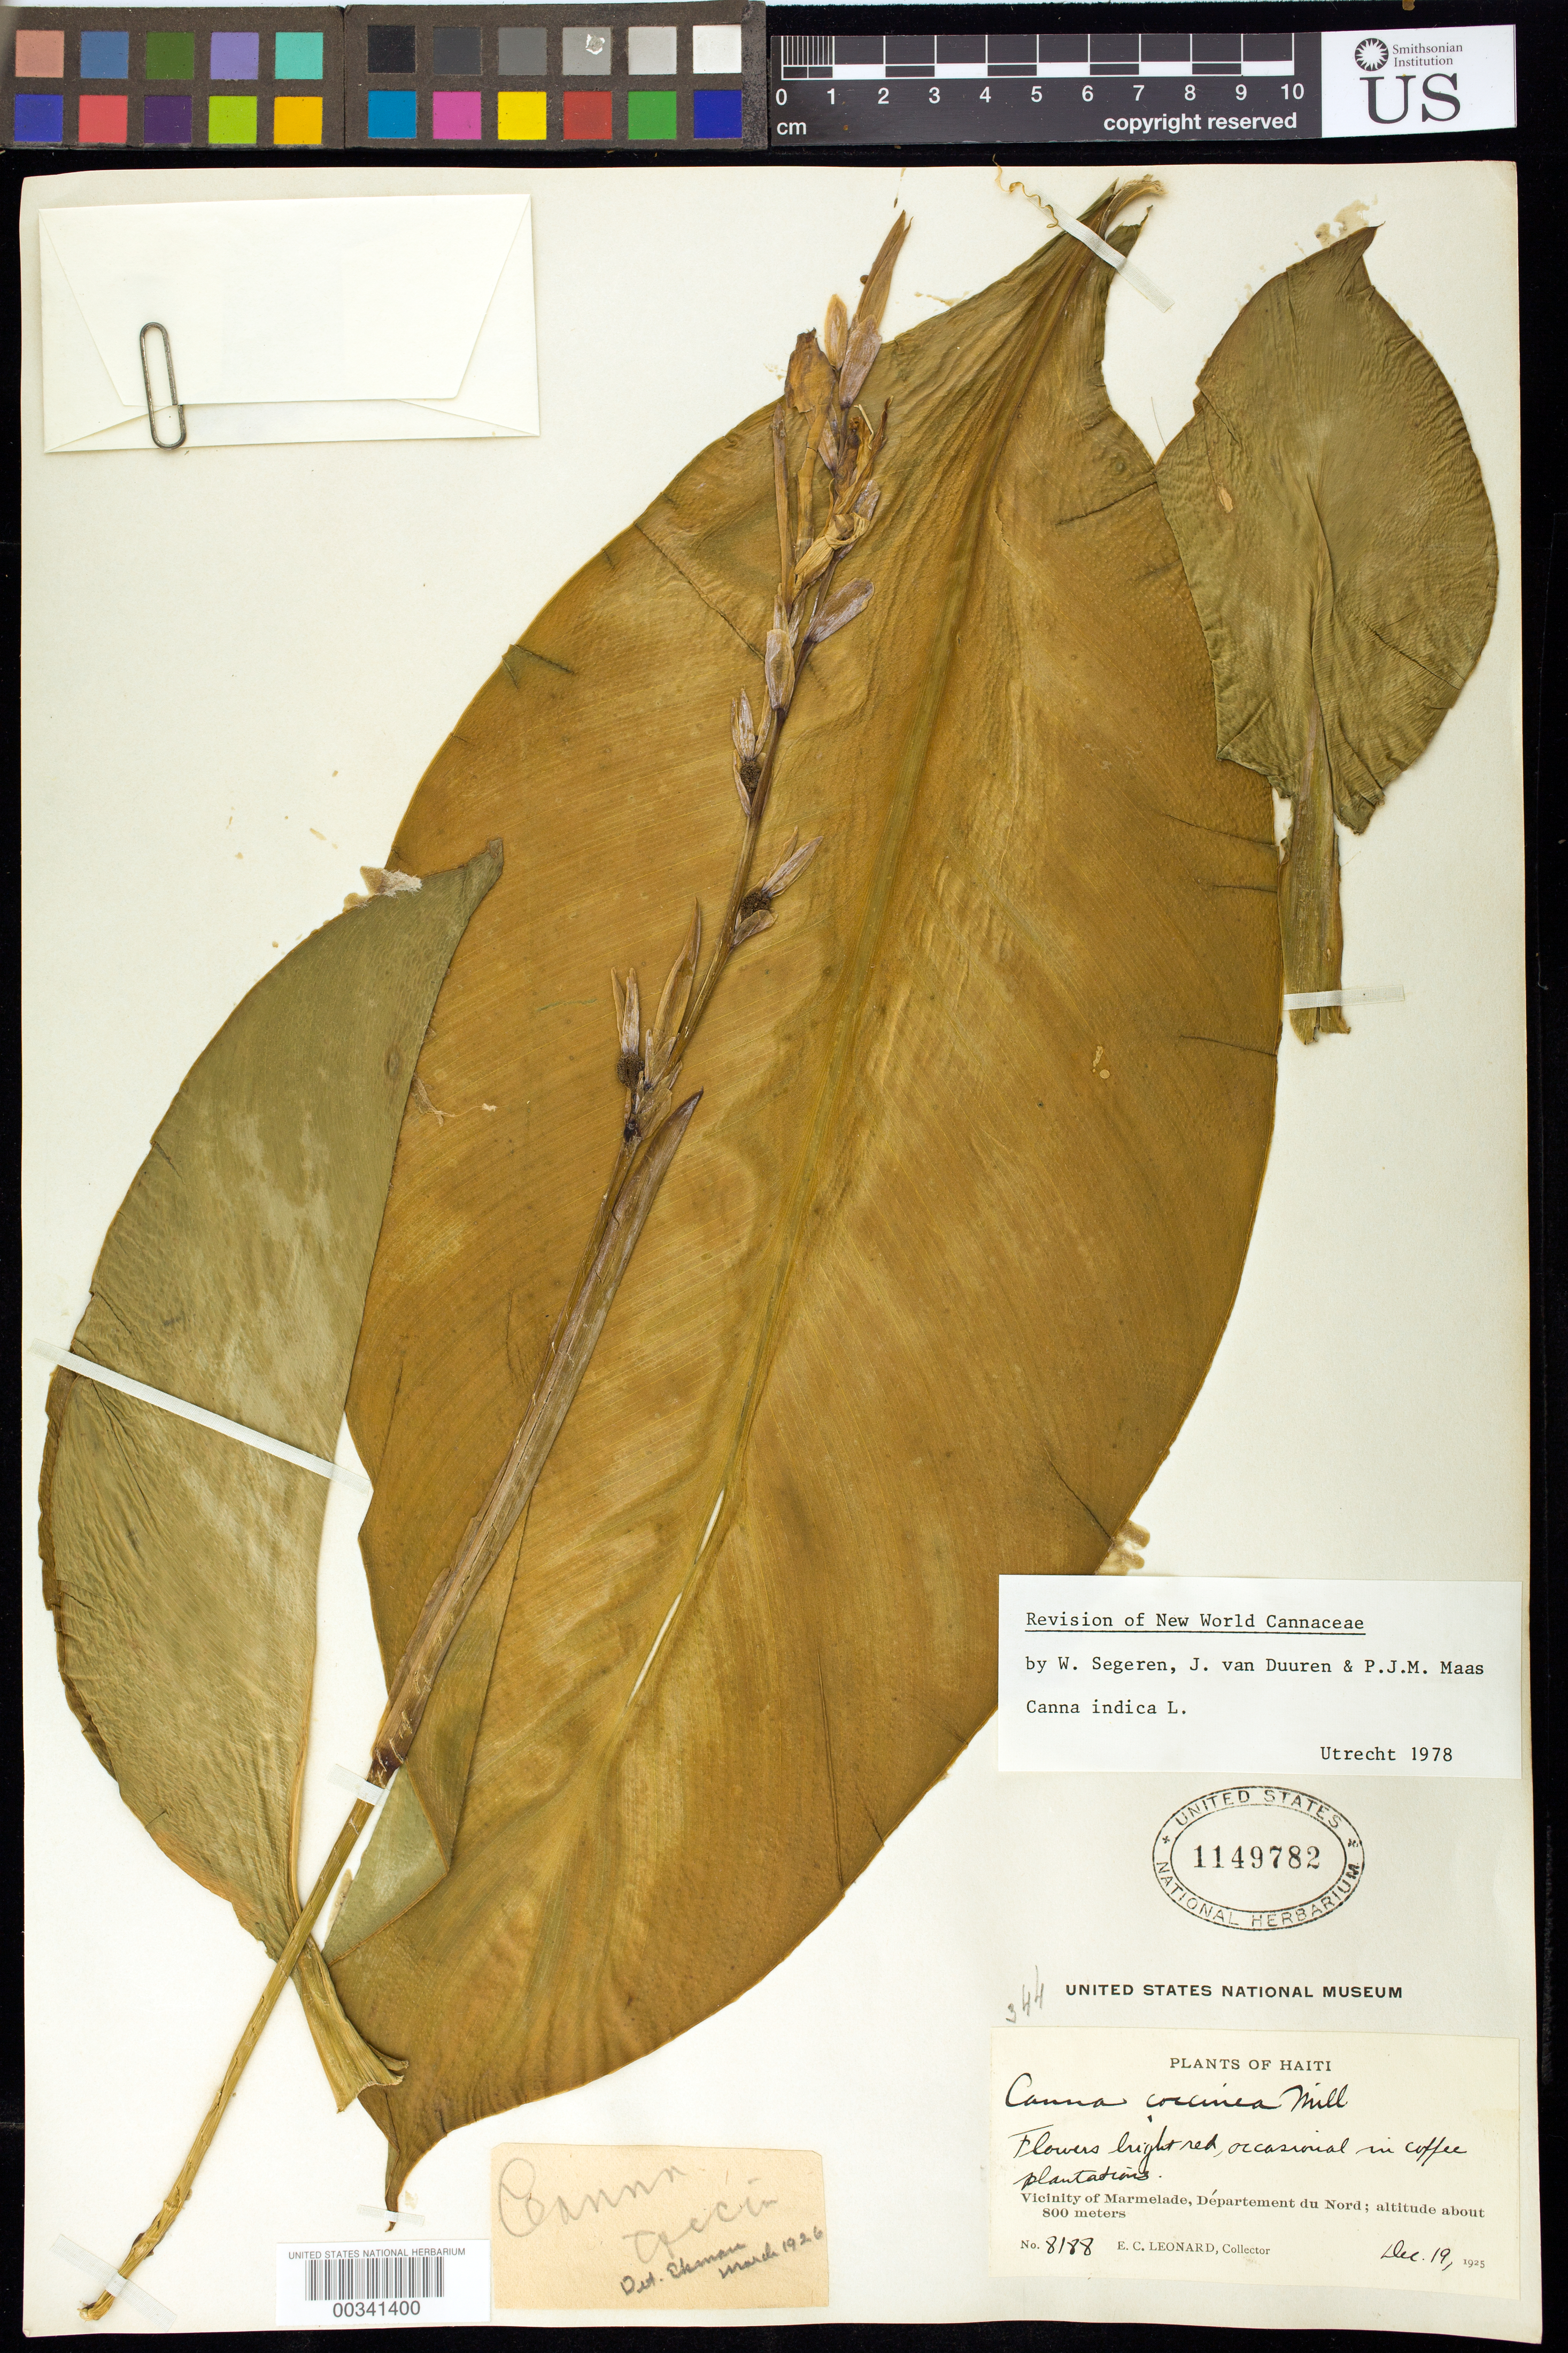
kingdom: Plantae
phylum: Tracheophyta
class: Liliopsida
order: Zingiberales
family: Cannaceae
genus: Canna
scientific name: Canna indica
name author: L.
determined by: Segeren, W.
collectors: E. C. Leonard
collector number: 8188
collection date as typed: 19 Dec 1925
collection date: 1925-12-19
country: Haiti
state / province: Nord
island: Hispaniola Island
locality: Vicinity of marmelade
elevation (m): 800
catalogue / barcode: US 1149782